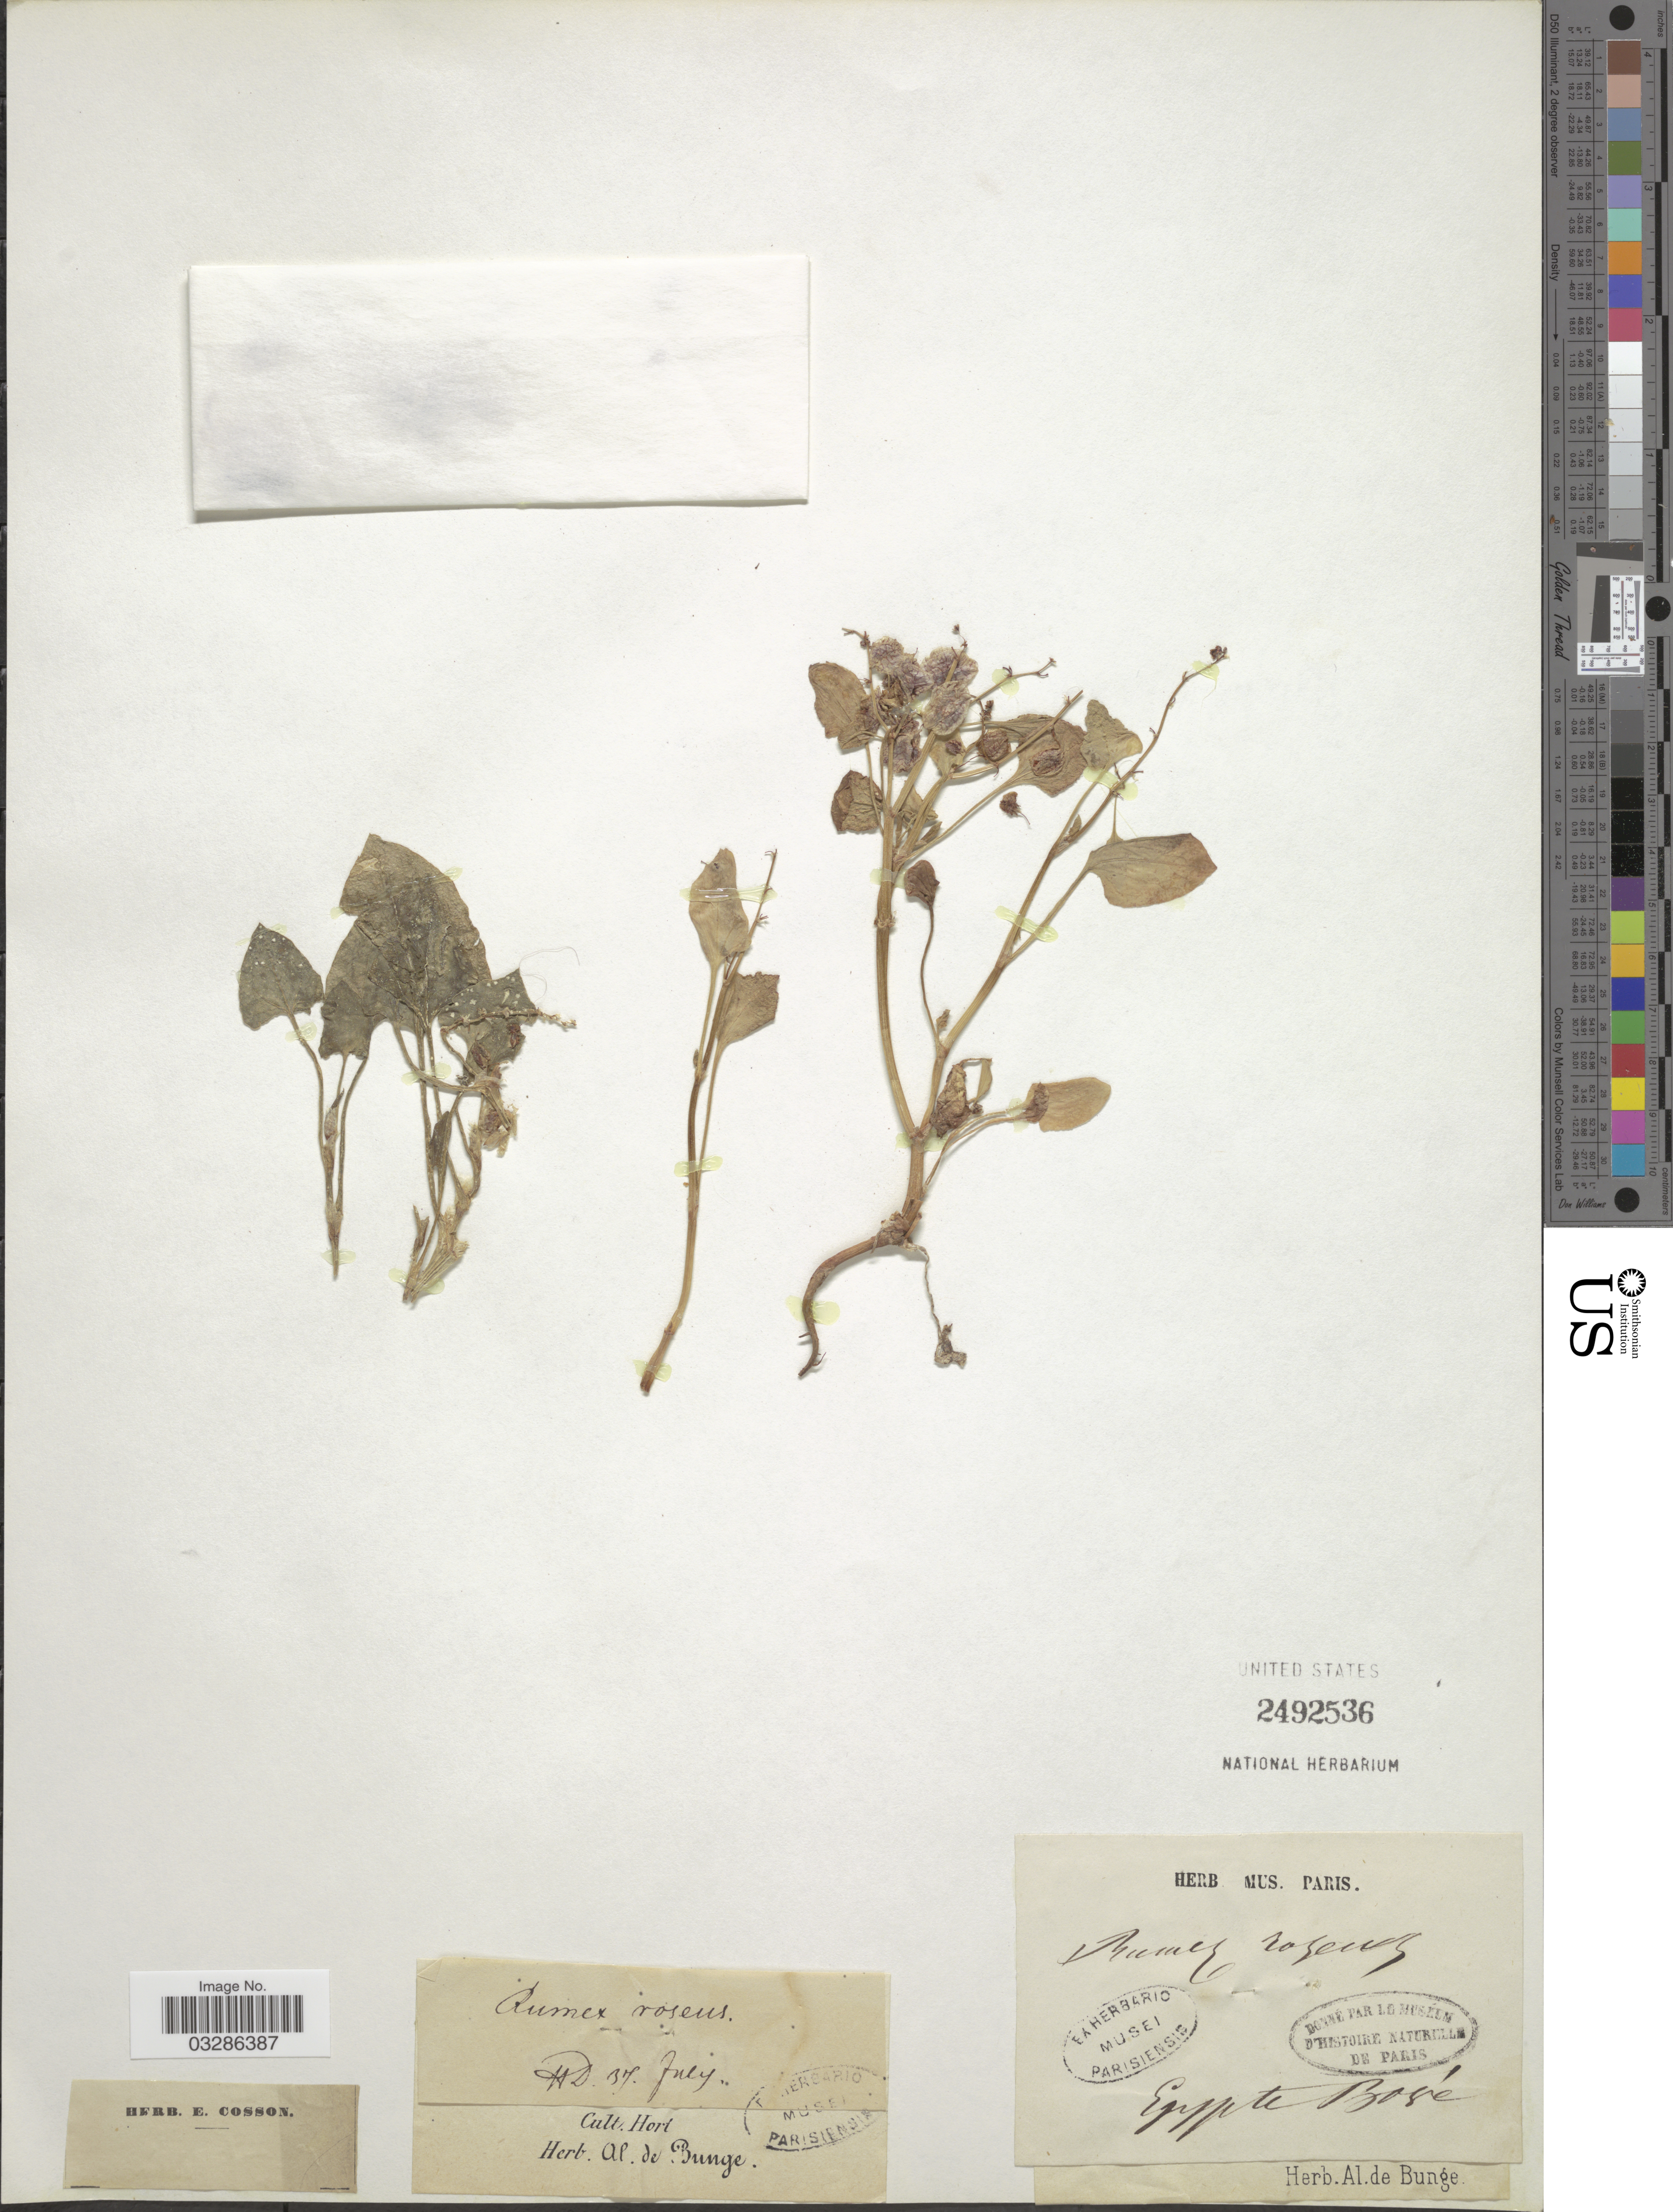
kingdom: Plantae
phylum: Tracheophyta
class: Magnoliopsida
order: Caryophyllales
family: Polygonaceae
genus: Rumex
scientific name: Rumex roseus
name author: L.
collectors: ex herb. Bunge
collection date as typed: Transcribed d/m/y: /7/37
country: Egypt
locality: Hort. Egypte Bosré [interpreted].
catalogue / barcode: US 2492536